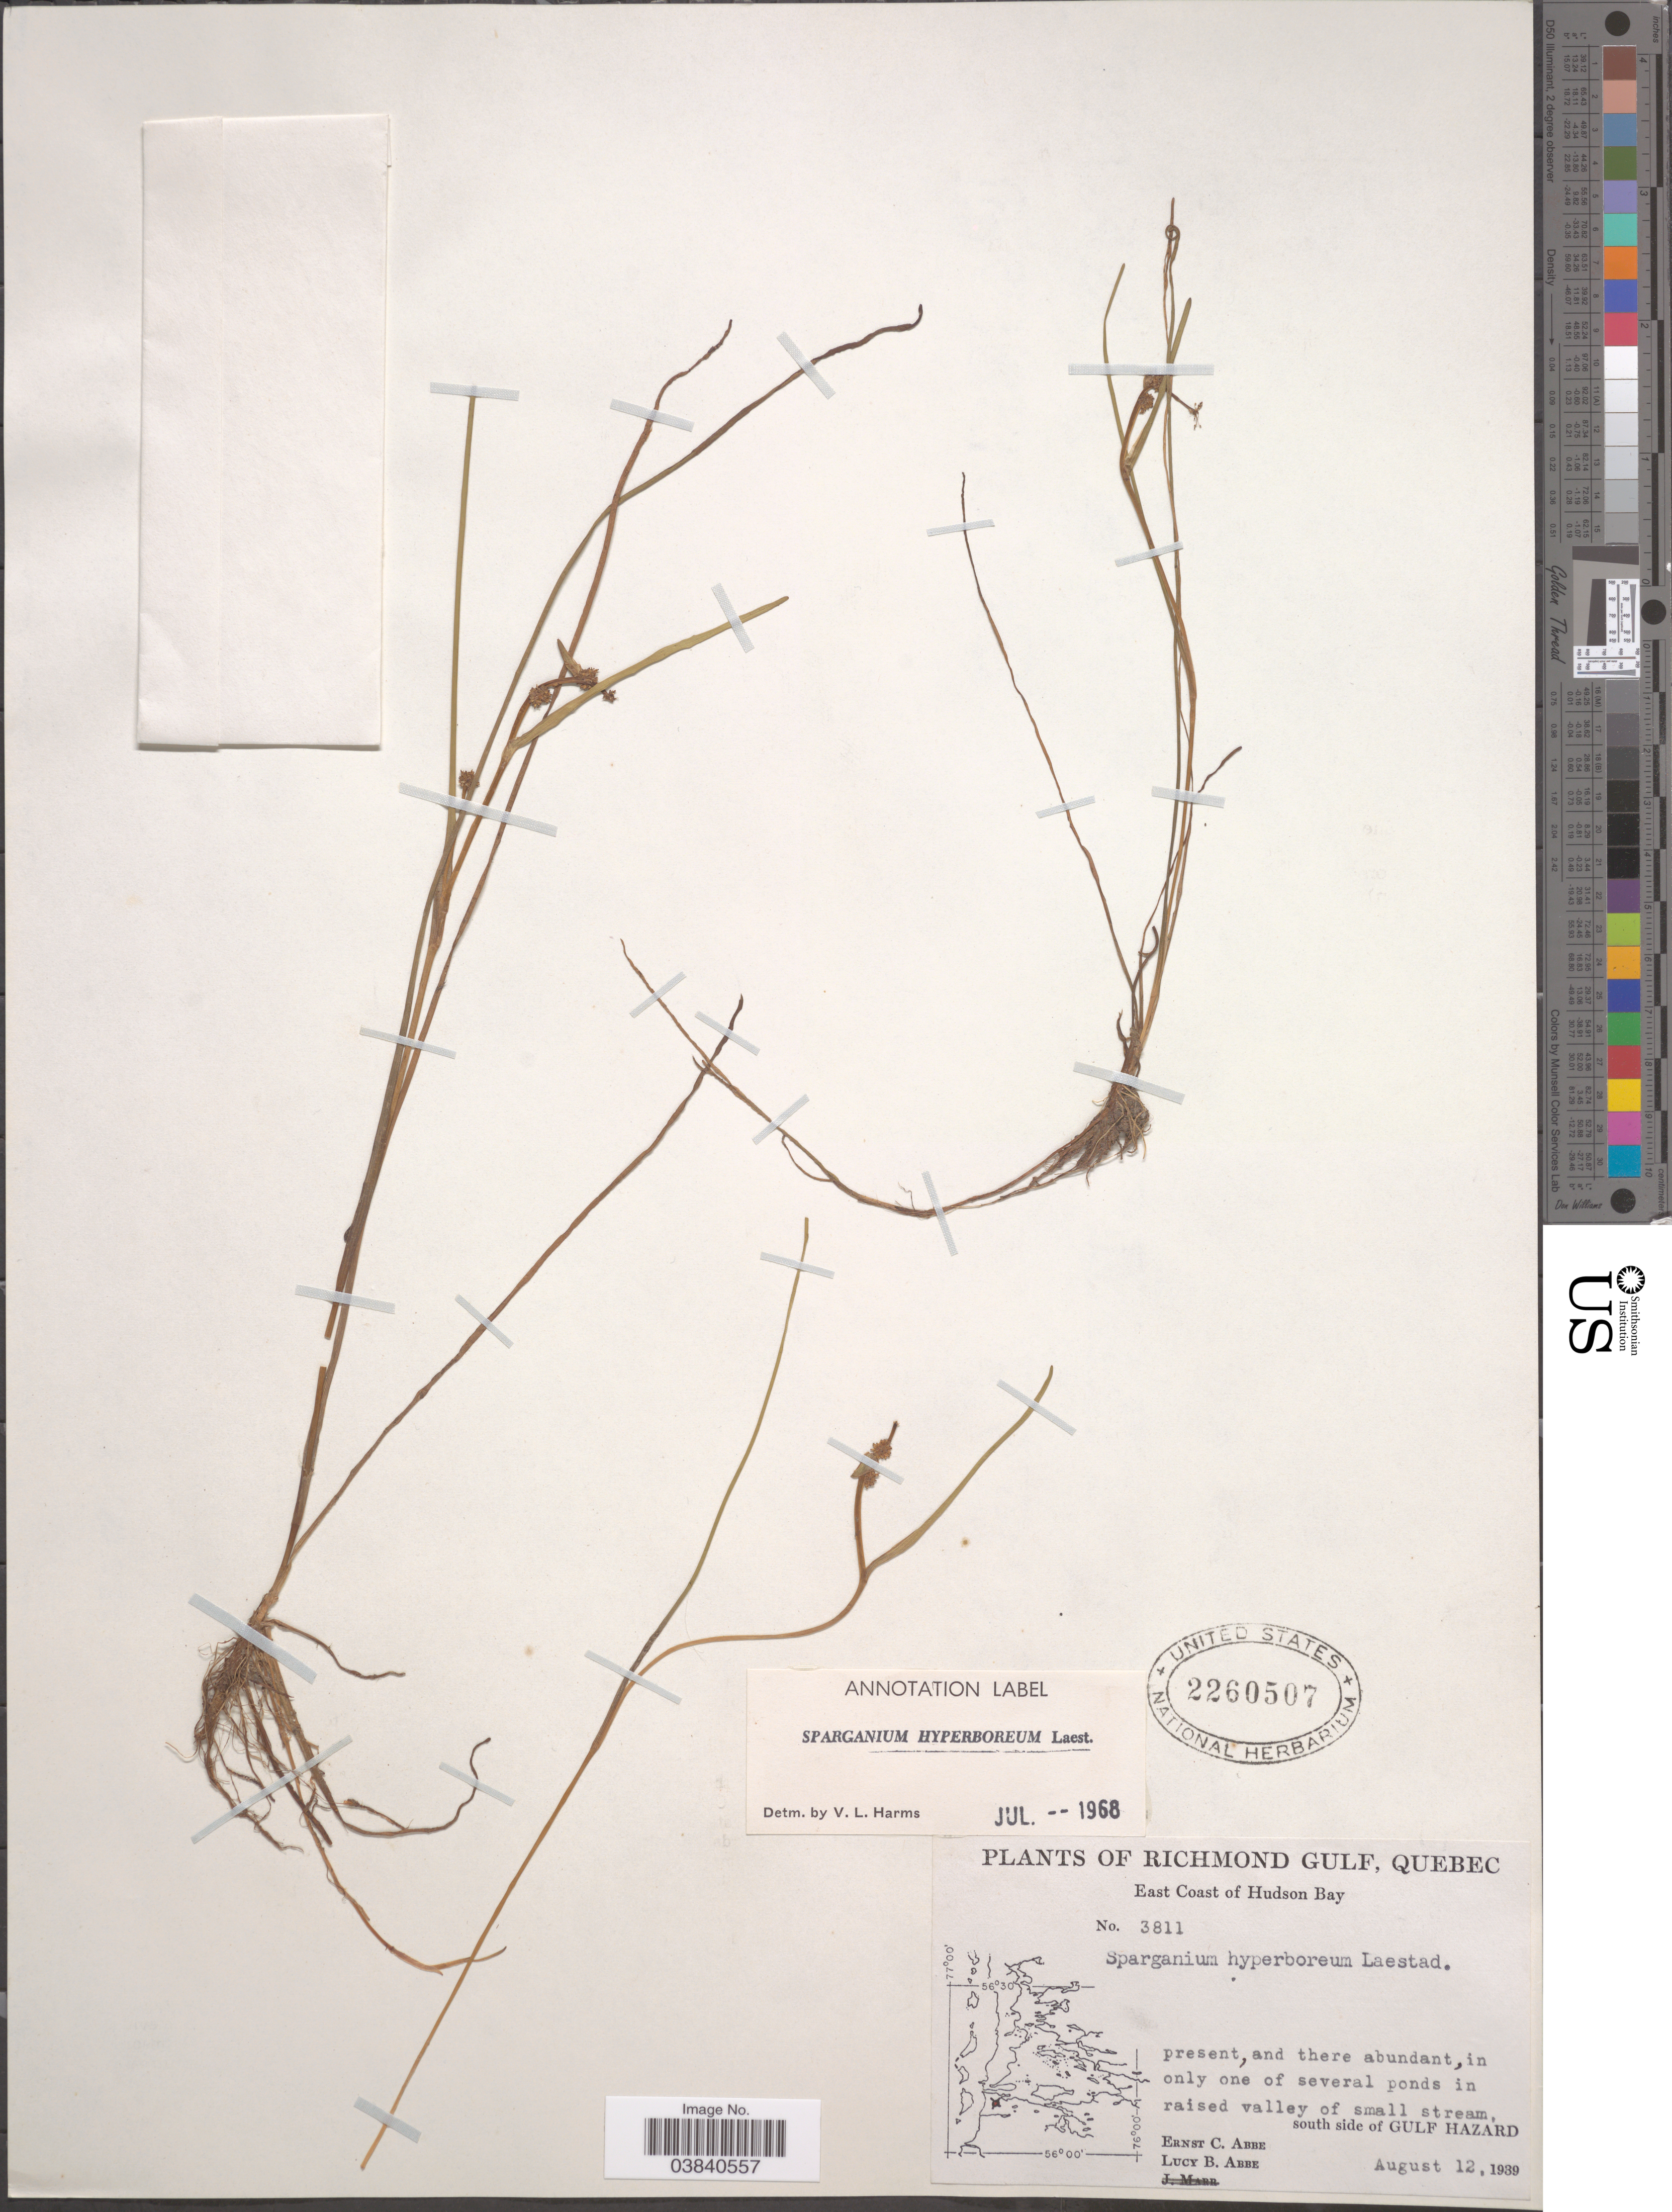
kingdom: Plantae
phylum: Tracheophyta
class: Liliopsida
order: Poales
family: Typhaceae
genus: Sparganium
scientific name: Sparganium hyperboreum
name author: Beurl. ex Laest.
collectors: E. C. Abbe & L. B. Abbe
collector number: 3811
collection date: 1939-08-12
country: Canada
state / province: Quebec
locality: Richmond Gulf, East Coast of Hudson Bay. In only one of several ponds in raised valley of small stream, South side of Gulf Hazard.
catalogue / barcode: US 2260507